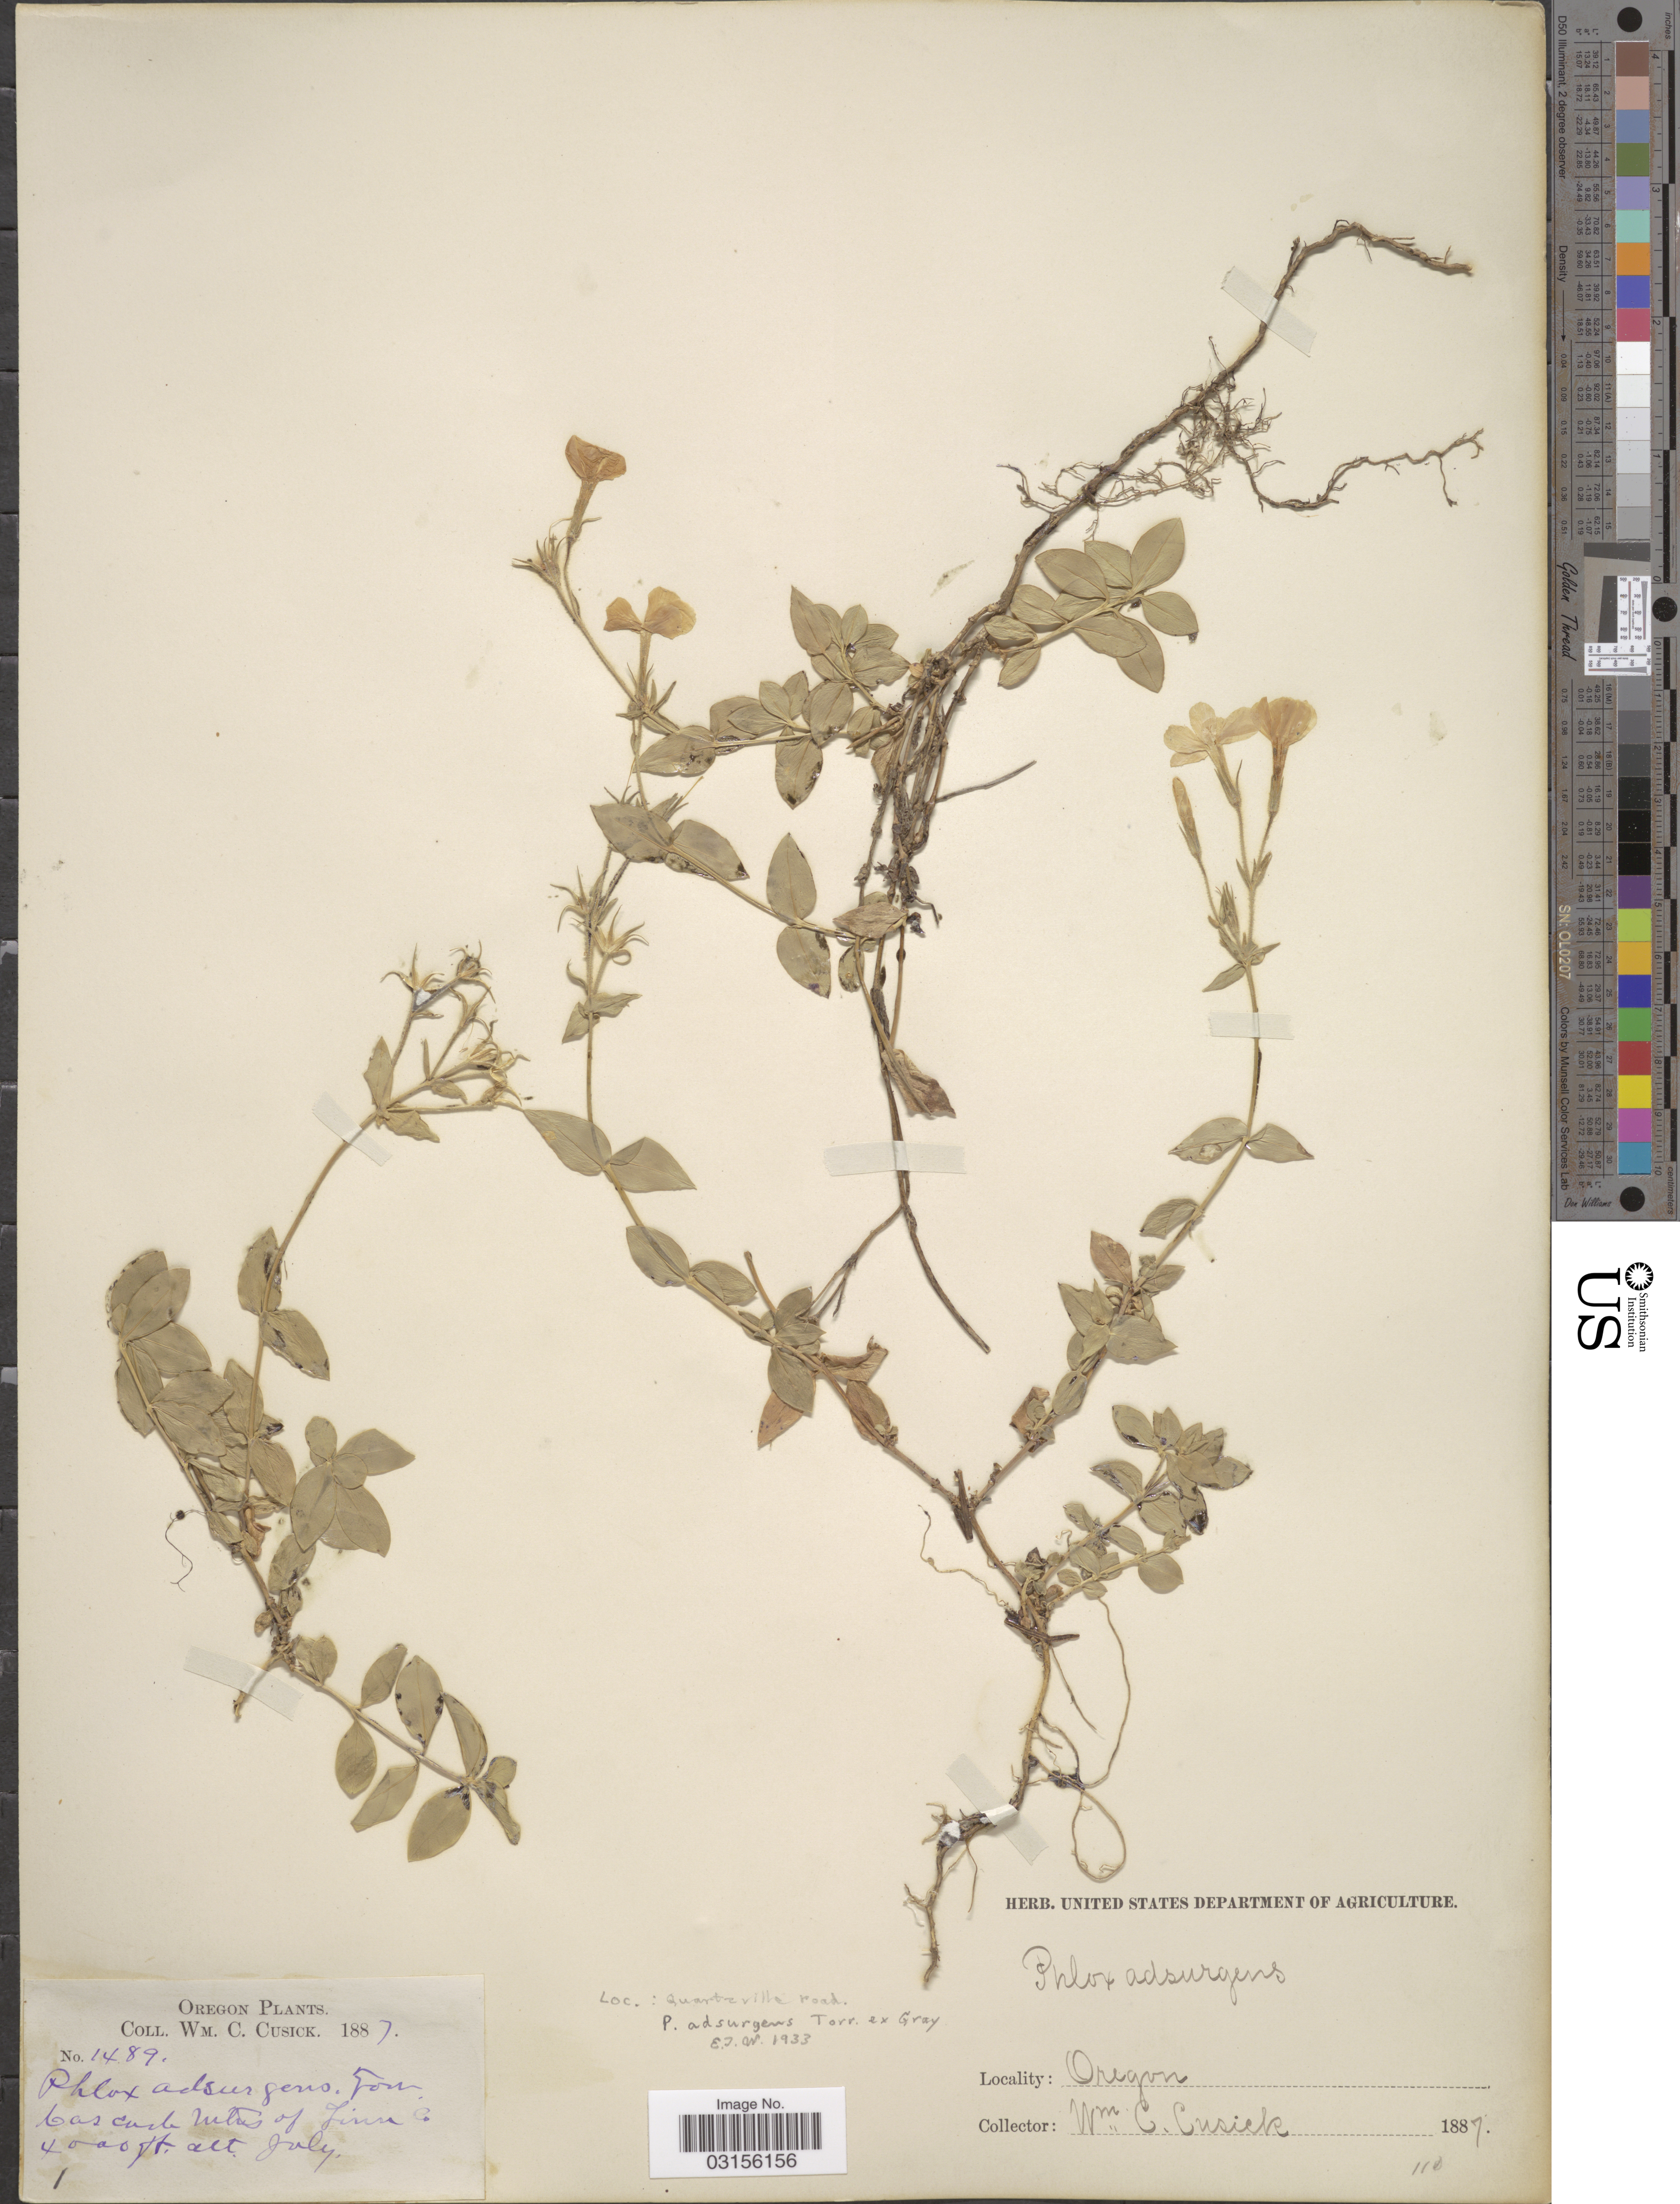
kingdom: Plantae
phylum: Tracheophyta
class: Magnoliopsida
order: Ericales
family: Polemoniaceae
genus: Phlox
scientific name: Phlox adsurgens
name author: Torr. ex A. Gray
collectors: W. C. Cusick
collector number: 1489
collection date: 1887-07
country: United States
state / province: Oregon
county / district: Linn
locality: Cascade Mtns of Linn Co.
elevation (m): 1219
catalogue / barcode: US 103119